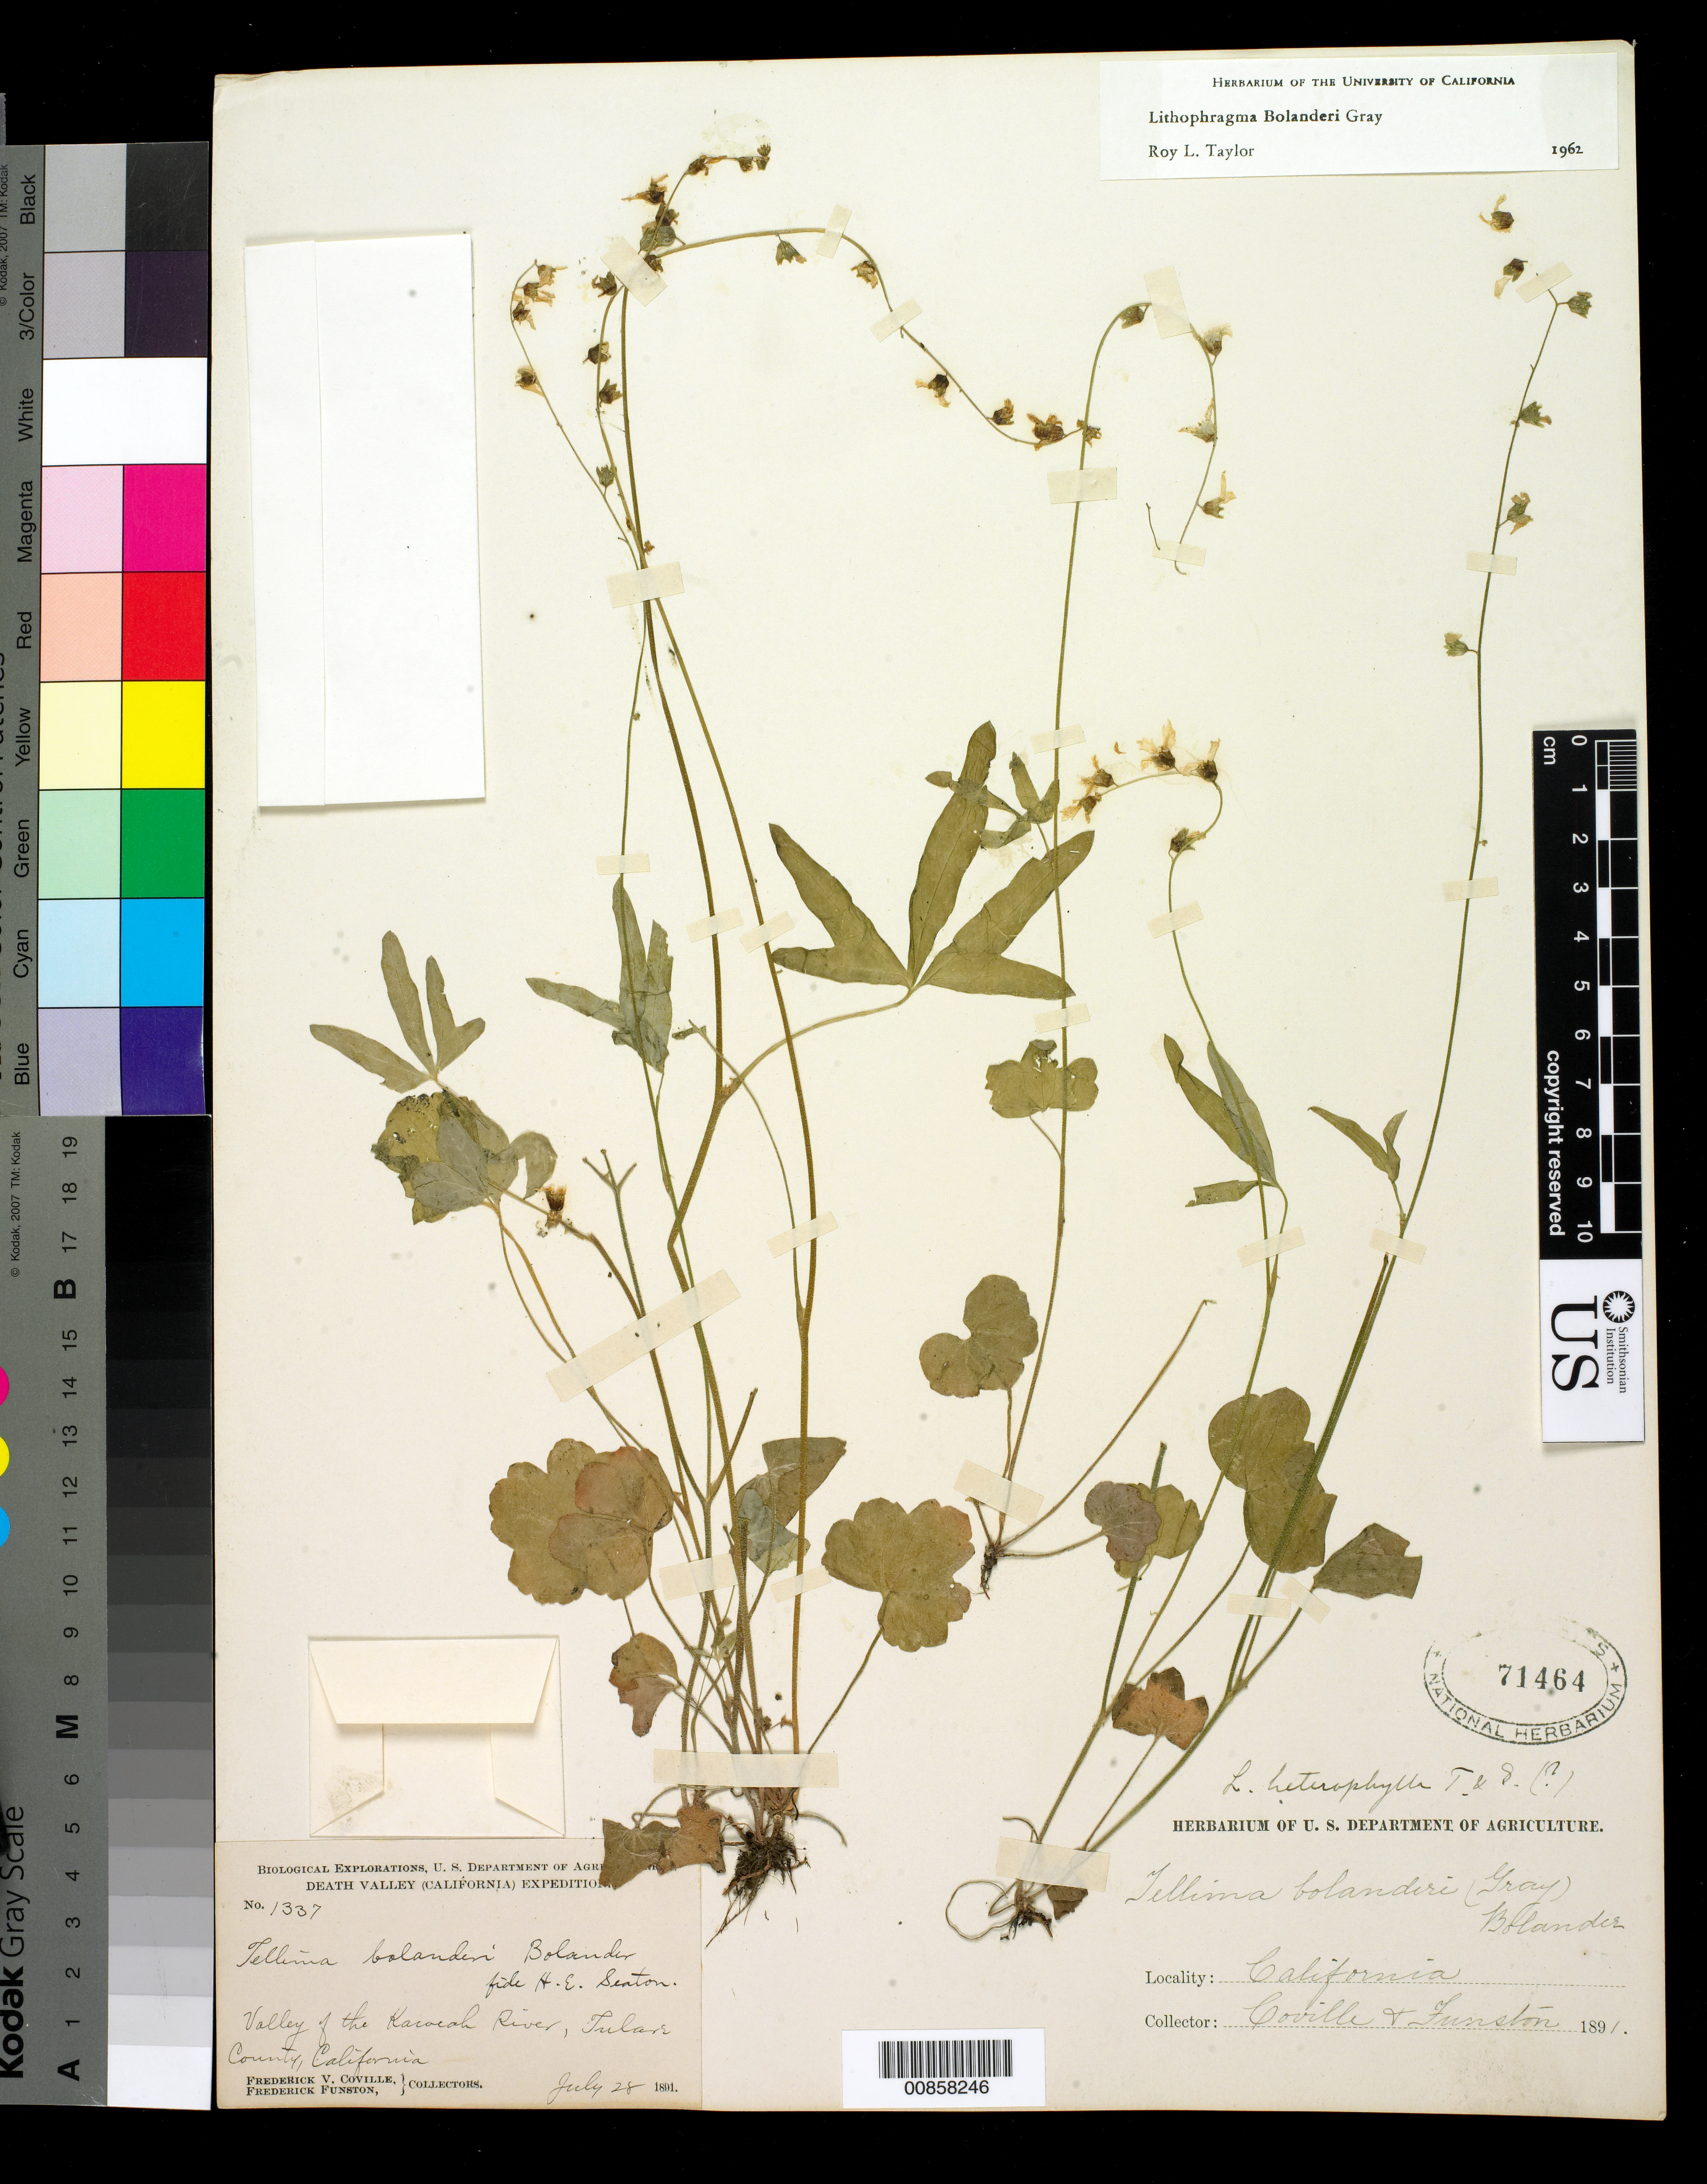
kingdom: Plantae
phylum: Tracheophyta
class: Magnoliopsida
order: Saxifragales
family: Saxifragaceae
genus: Lithophragma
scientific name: Lithophragma bolanderi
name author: A. Gray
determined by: Taylor, R. L.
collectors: F. V. Coville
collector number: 1337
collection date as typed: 28 Jul 1891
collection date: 1891-07-28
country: United States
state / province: California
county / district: Tulare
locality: Valley of the Kaweah River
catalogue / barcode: US 71464